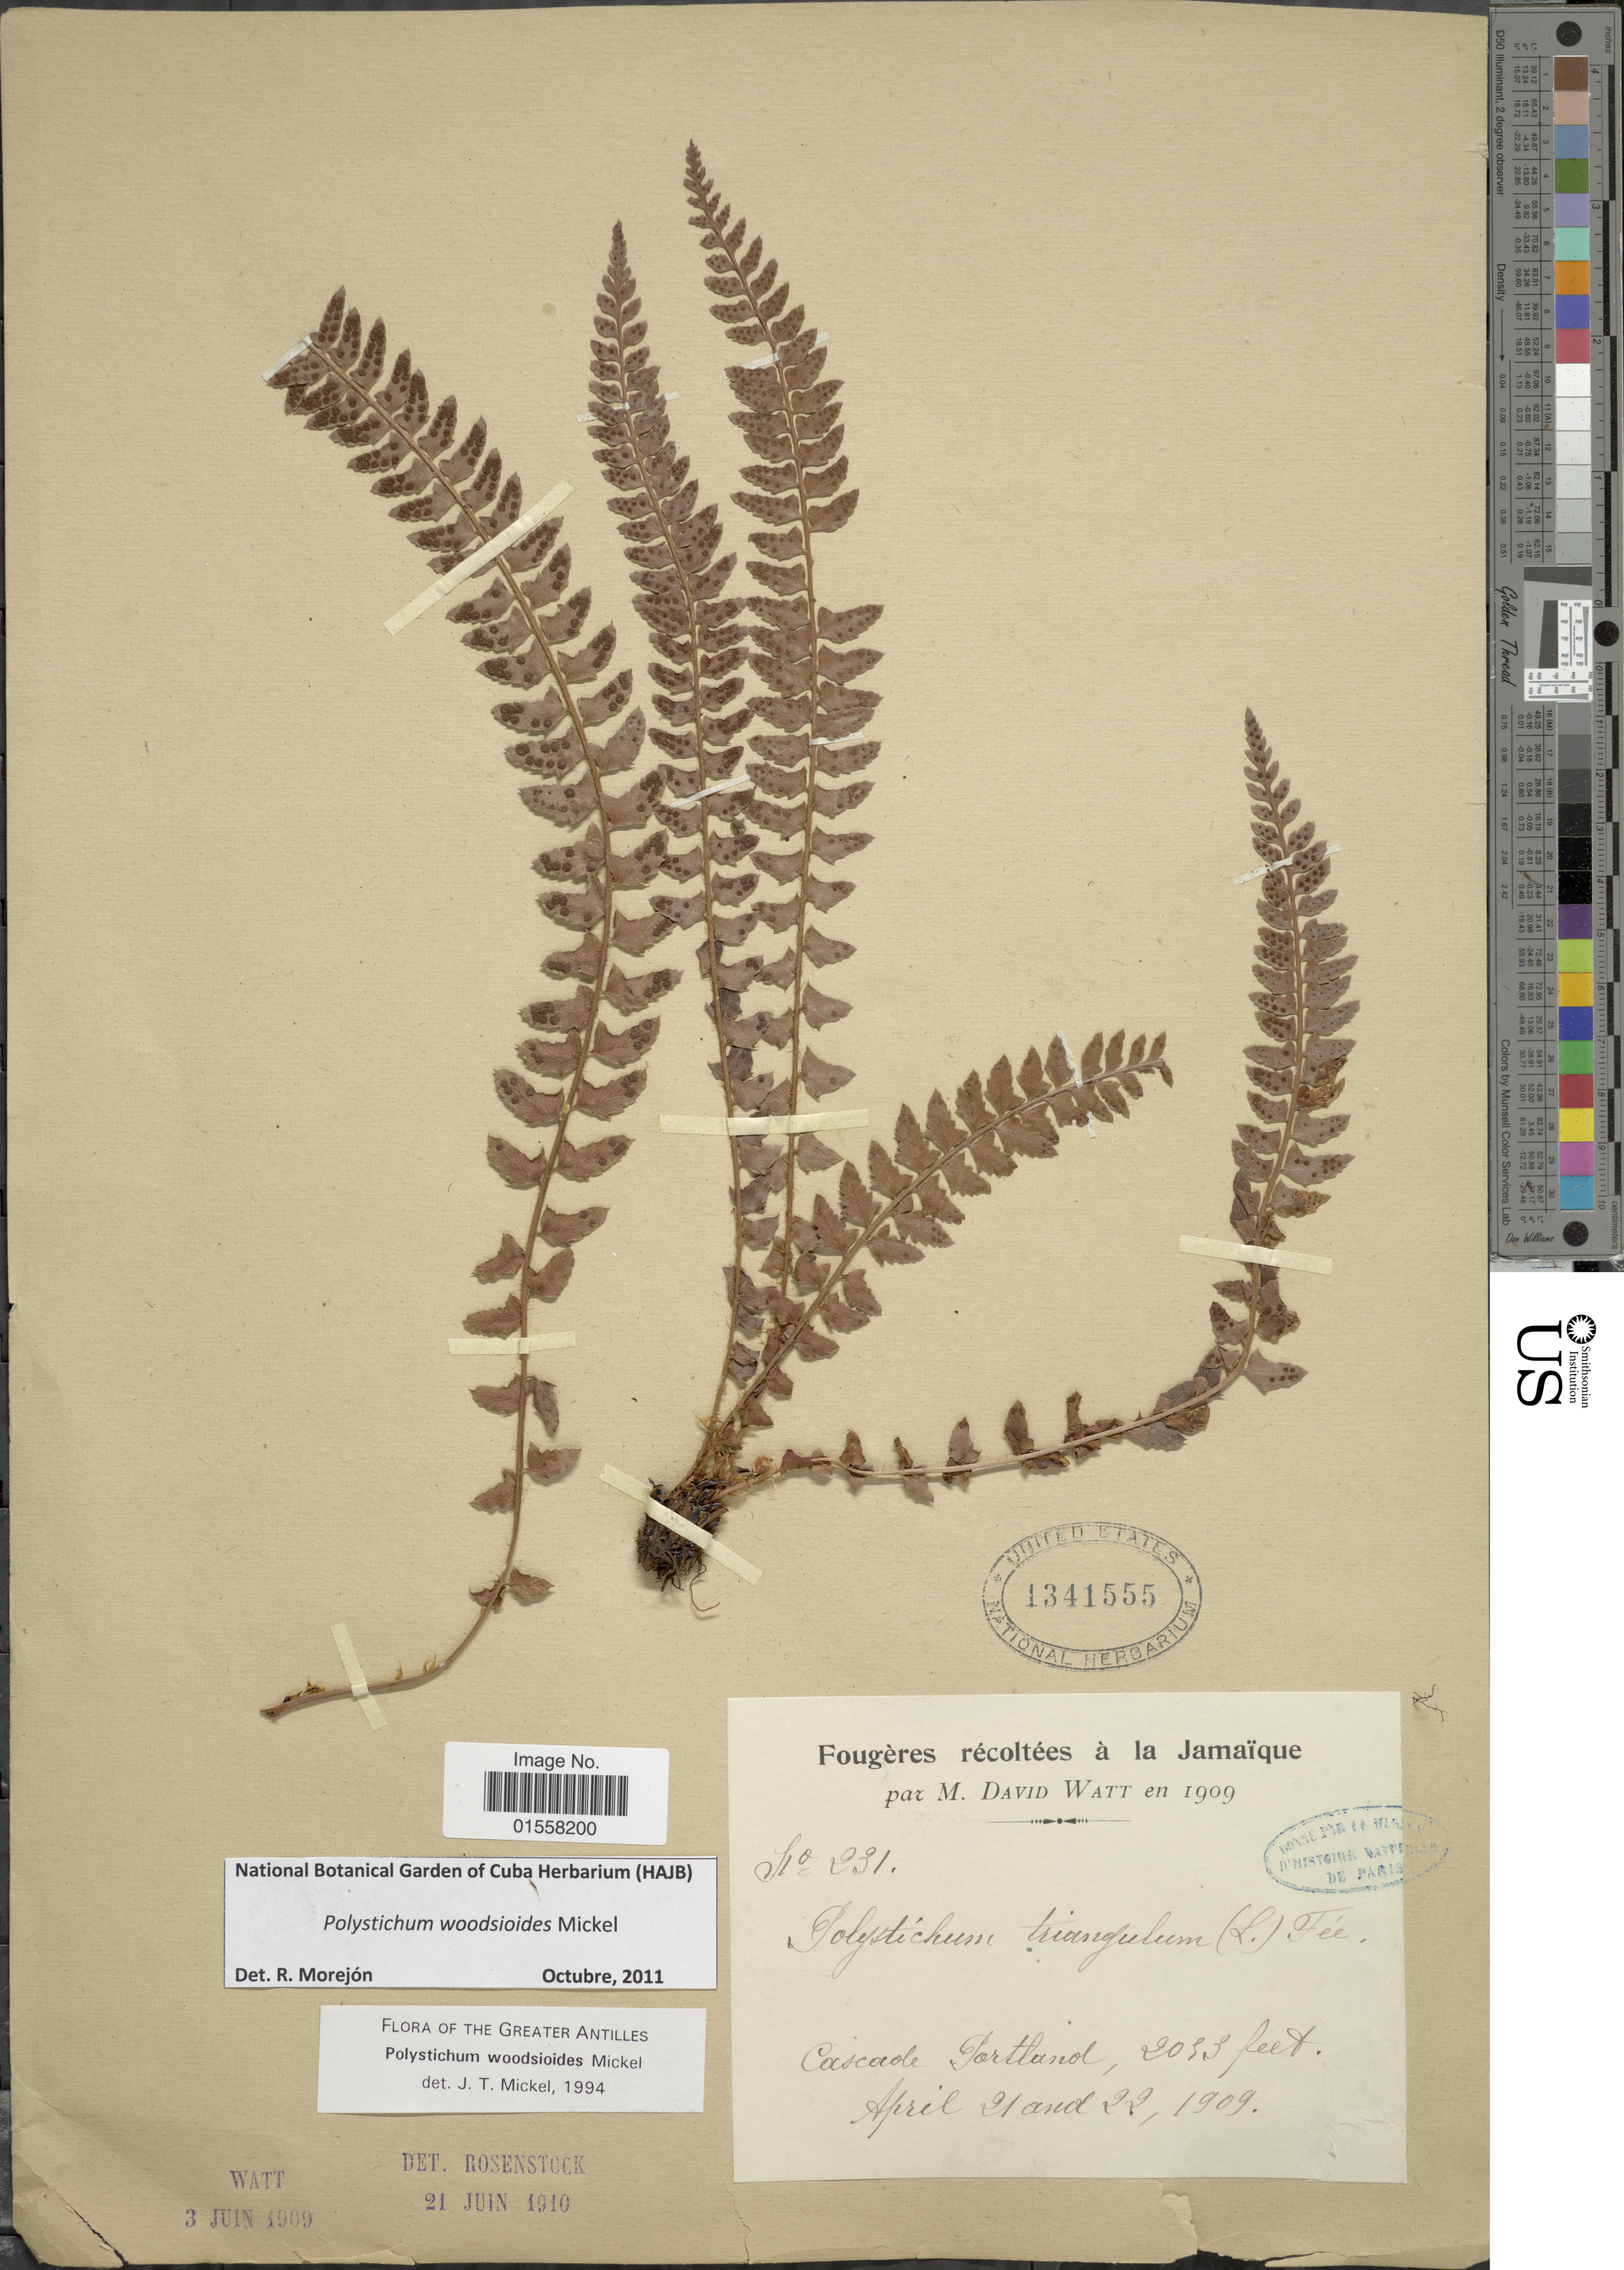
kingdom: Plantae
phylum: Tracheophyta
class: Polypodiopsida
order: Polypodiales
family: Dryopteridaceae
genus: Polystichum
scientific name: Polystichum submucronatum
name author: (Christ) Morejón & C. Sánchez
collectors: D. Watt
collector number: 231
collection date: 1909-04-21/1909-04-22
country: Jamaica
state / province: Portland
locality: Jamaique, Cascade Portland.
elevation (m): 626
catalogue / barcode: US 1341555